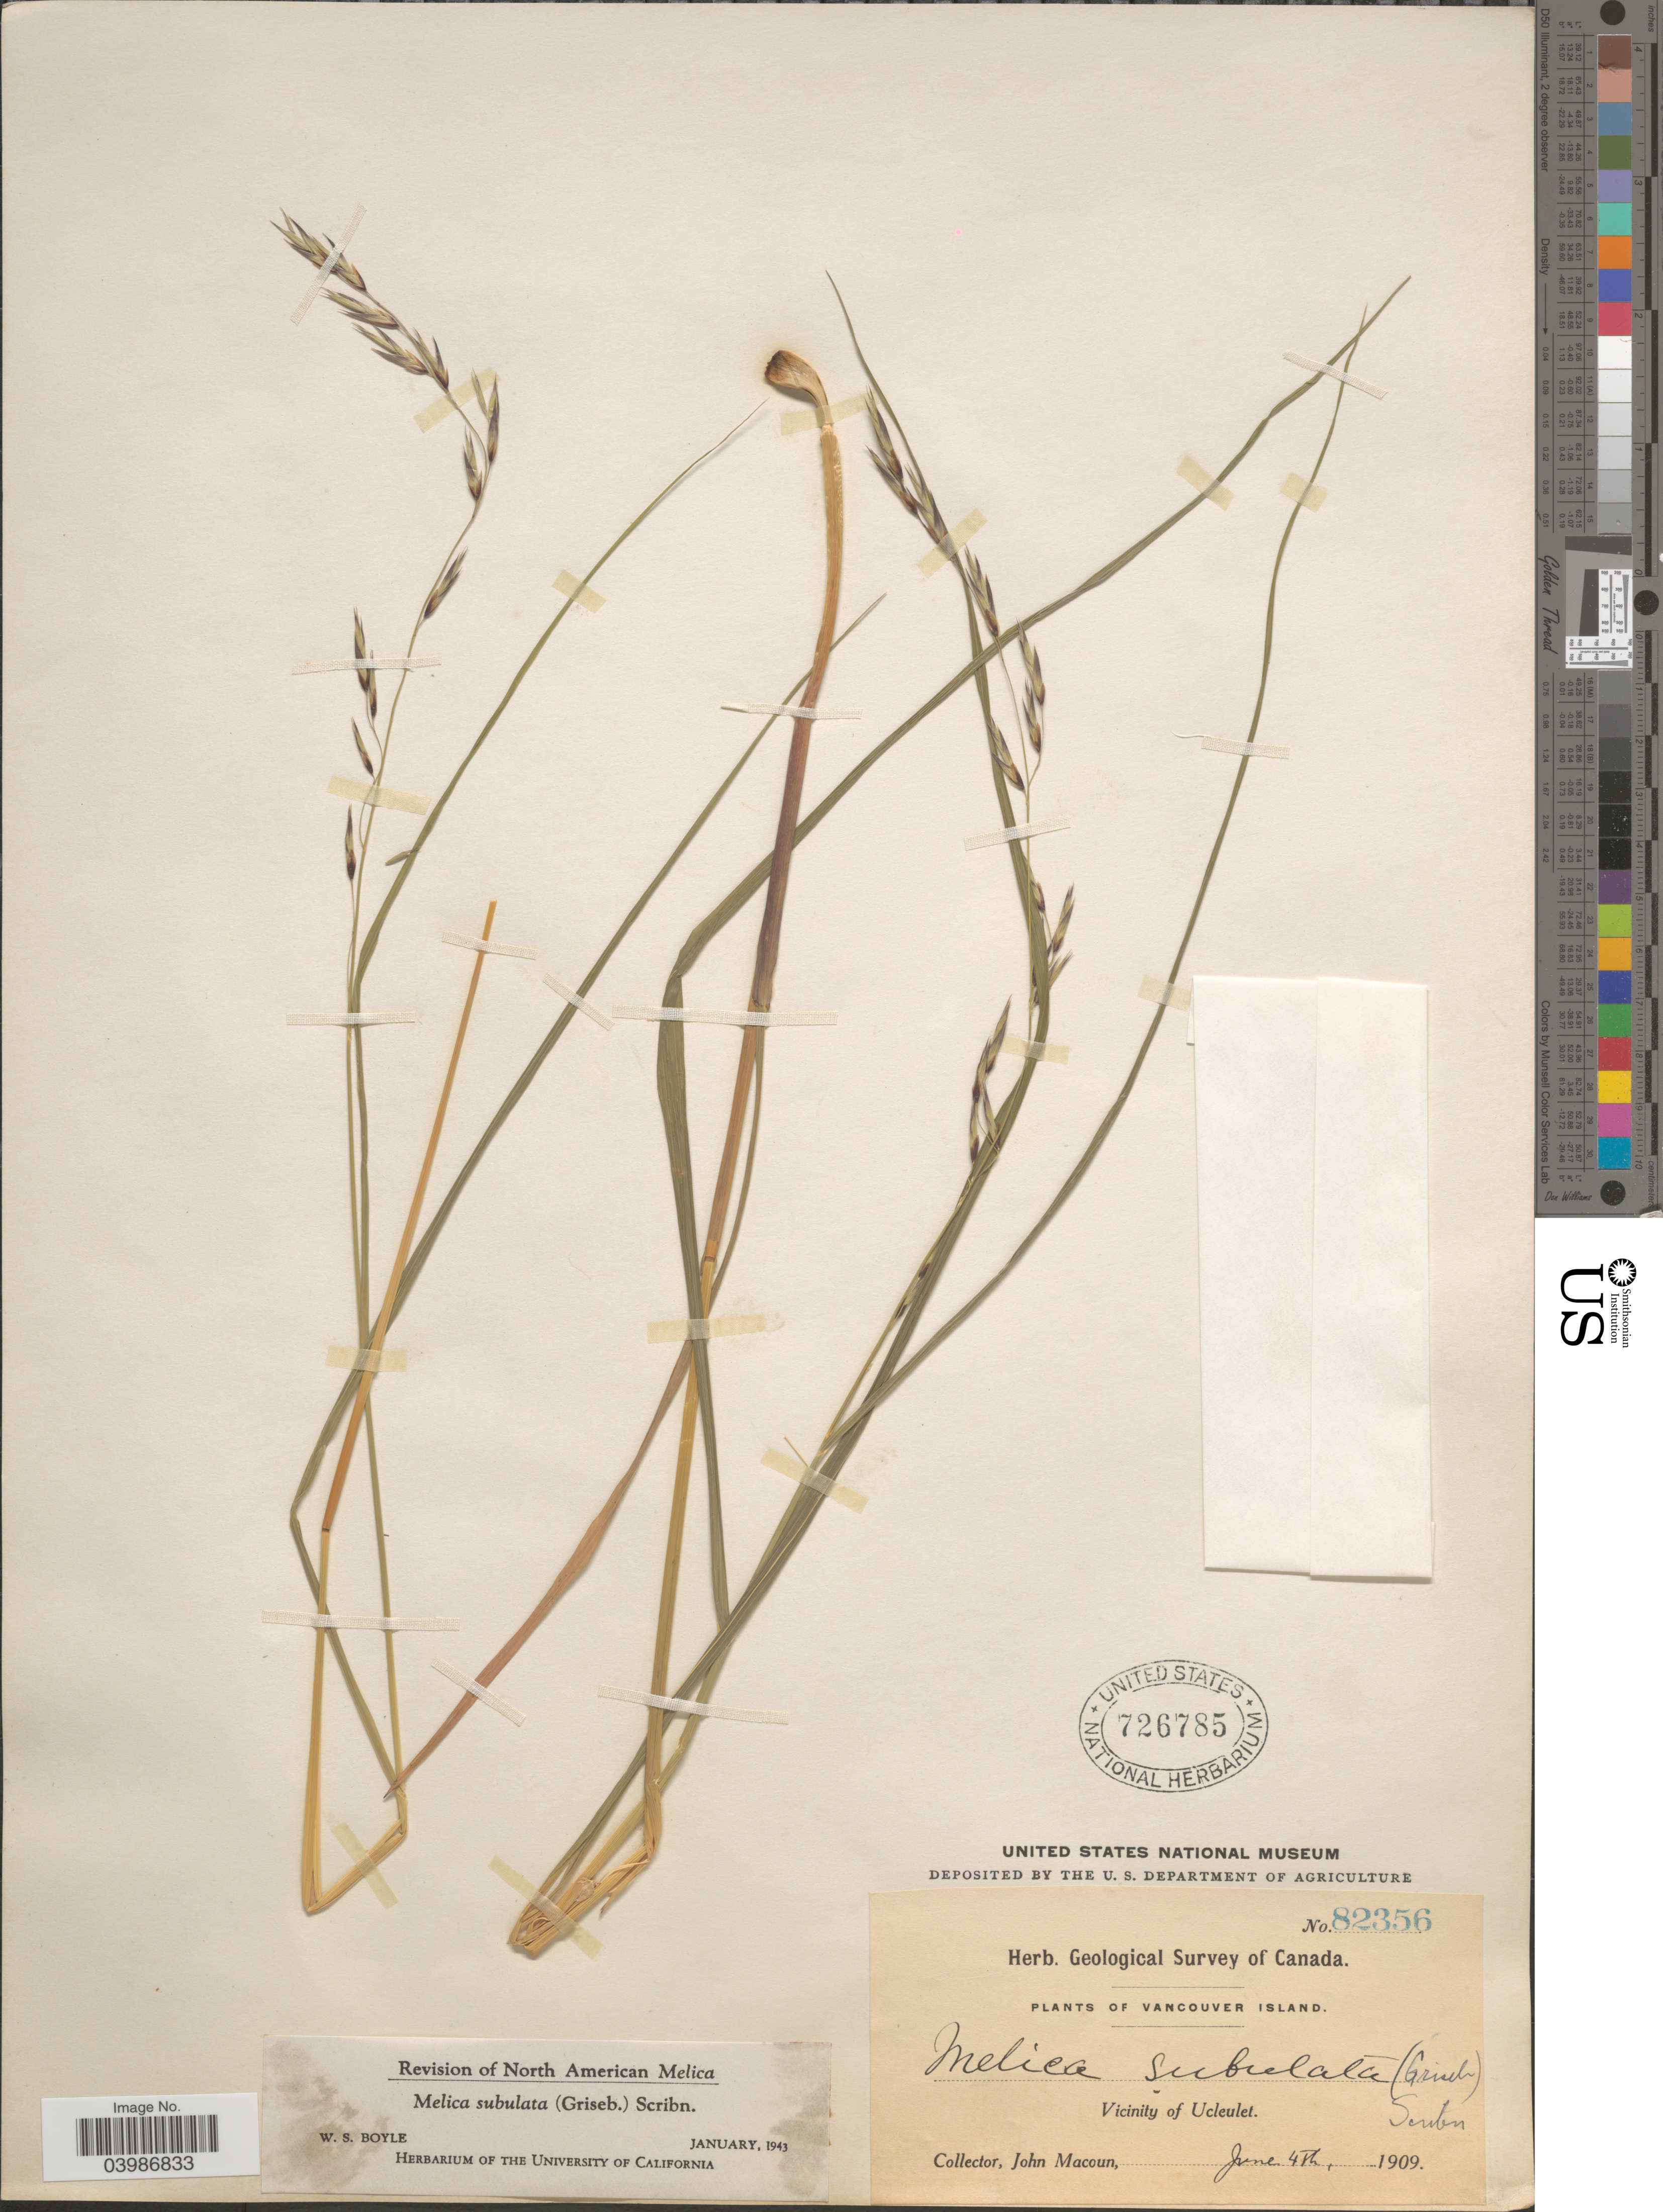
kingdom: Plantae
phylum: Tracheophyta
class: Liliopsida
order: Poales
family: Poaceae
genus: Melica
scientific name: Melica subulata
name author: (Griseb.) Scribn.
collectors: J. Macoun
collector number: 82356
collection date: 1909-06-04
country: Canada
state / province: British Columbia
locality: Vancouver Island. Vicinity of Ucleulet.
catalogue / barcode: US 726785